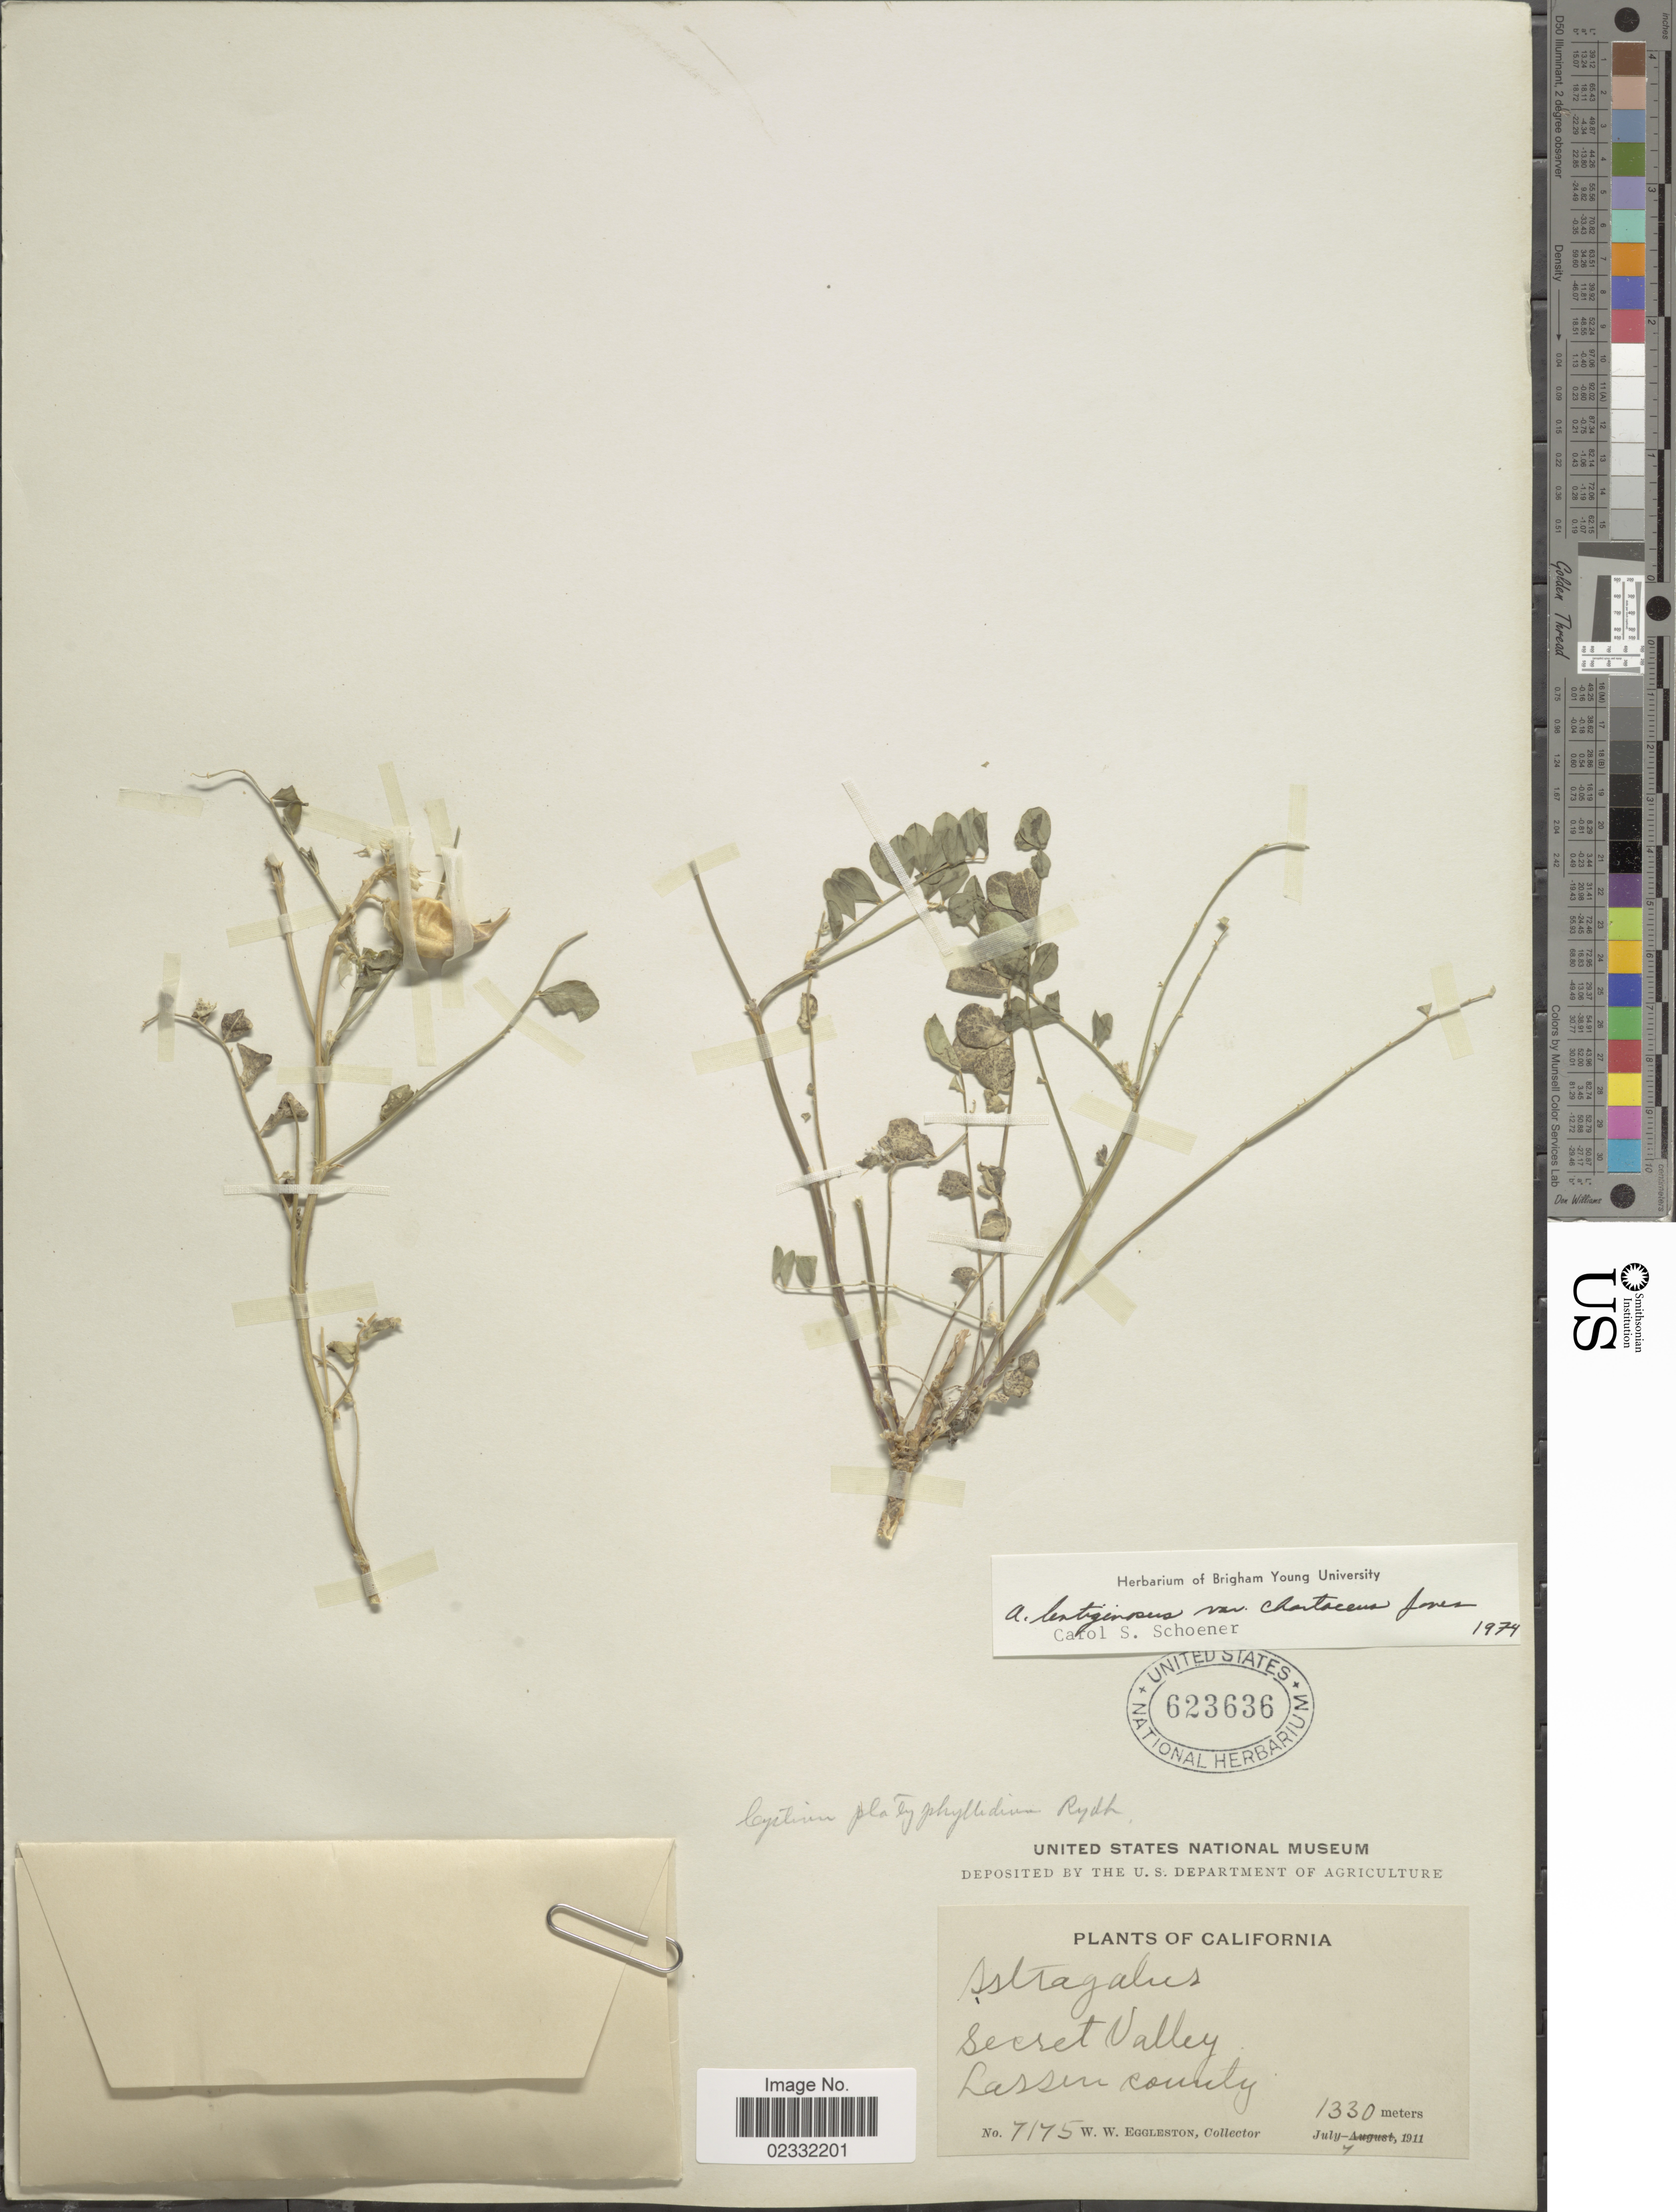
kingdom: Plantae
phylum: Tracheophyta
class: Magnoliopsida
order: Fabales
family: Fabaceae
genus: Astragalus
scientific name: Astragalus lentiginosus var. chartaceus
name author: M.E. Jones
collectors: W. W. Eggleston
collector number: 7175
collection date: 1911-08-07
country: United States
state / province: California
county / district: Lassen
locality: Secret Valley, Lassen county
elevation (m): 1330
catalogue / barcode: US 623636